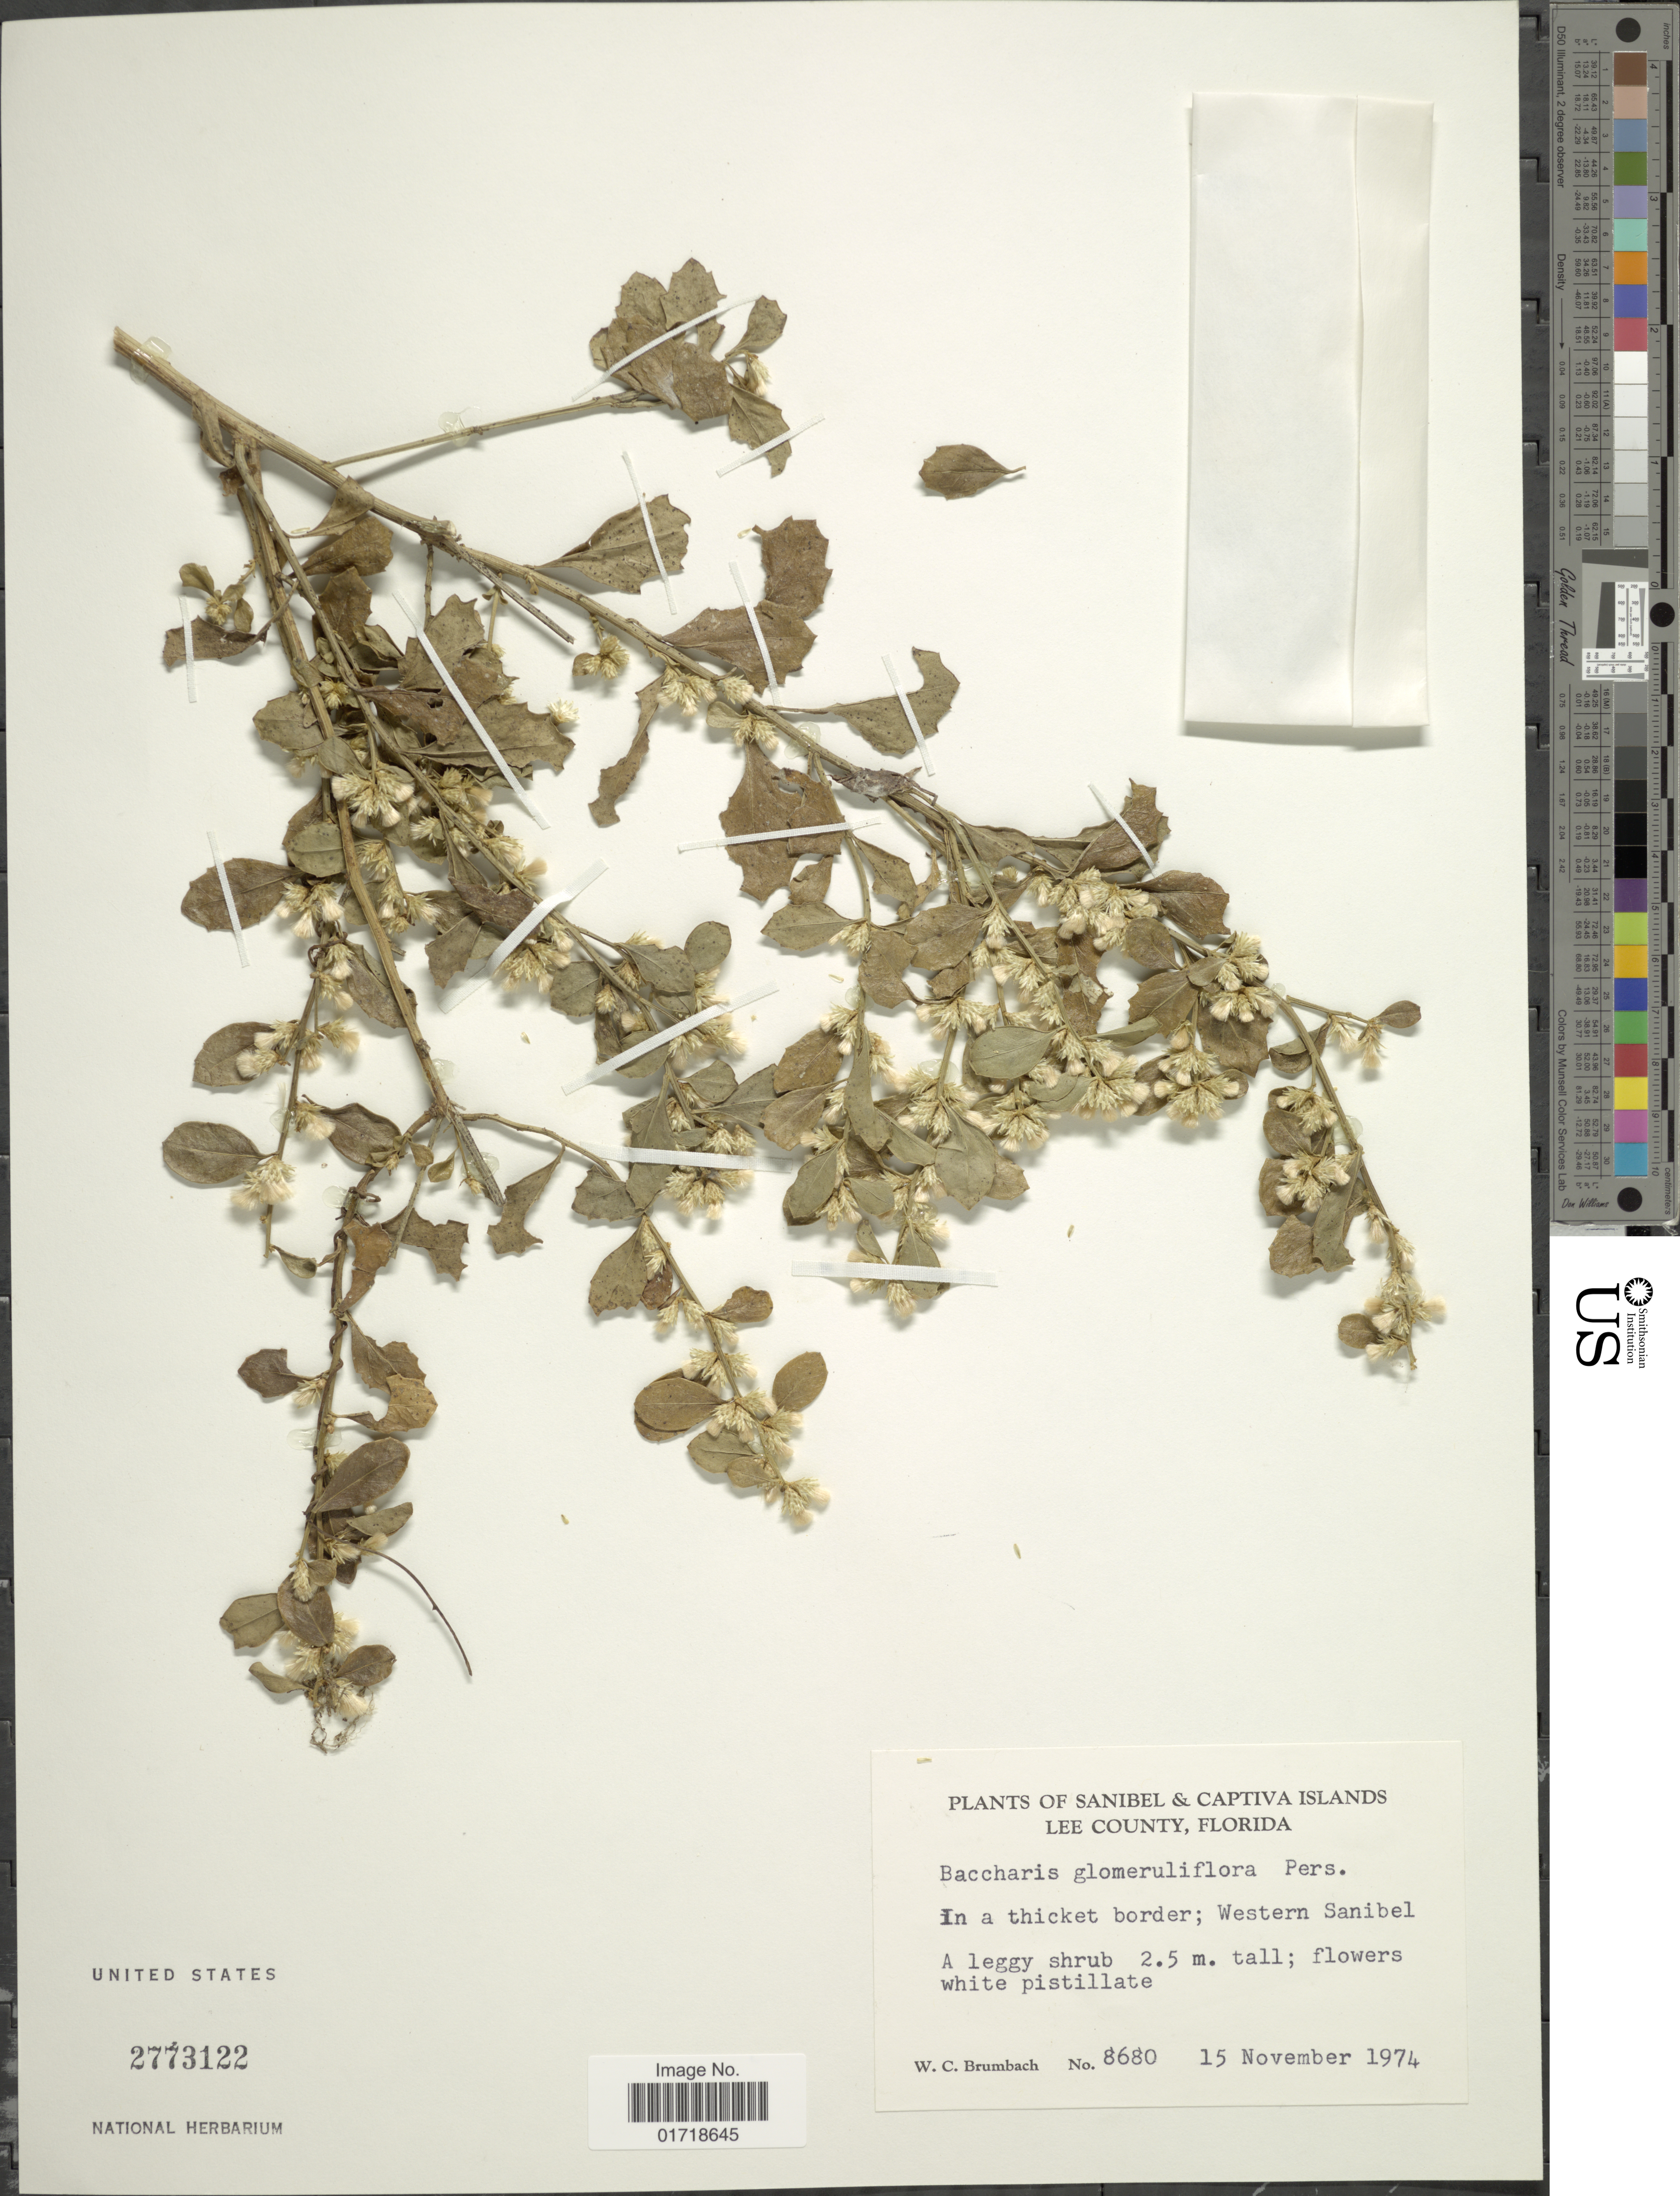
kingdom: Plantae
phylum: Tracheophyta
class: Magnoliopsida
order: Asterales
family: Asteraceae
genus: Baccharis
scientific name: Baccharis glomeruliflora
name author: Pers.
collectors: W. C. Brumbach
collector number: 8680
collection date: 1974-11-15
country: United States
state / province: Florida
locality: Sanibel & Captiva Islands Lee County, In a thicket border, Western Sanibel.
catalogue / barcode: US 2773122